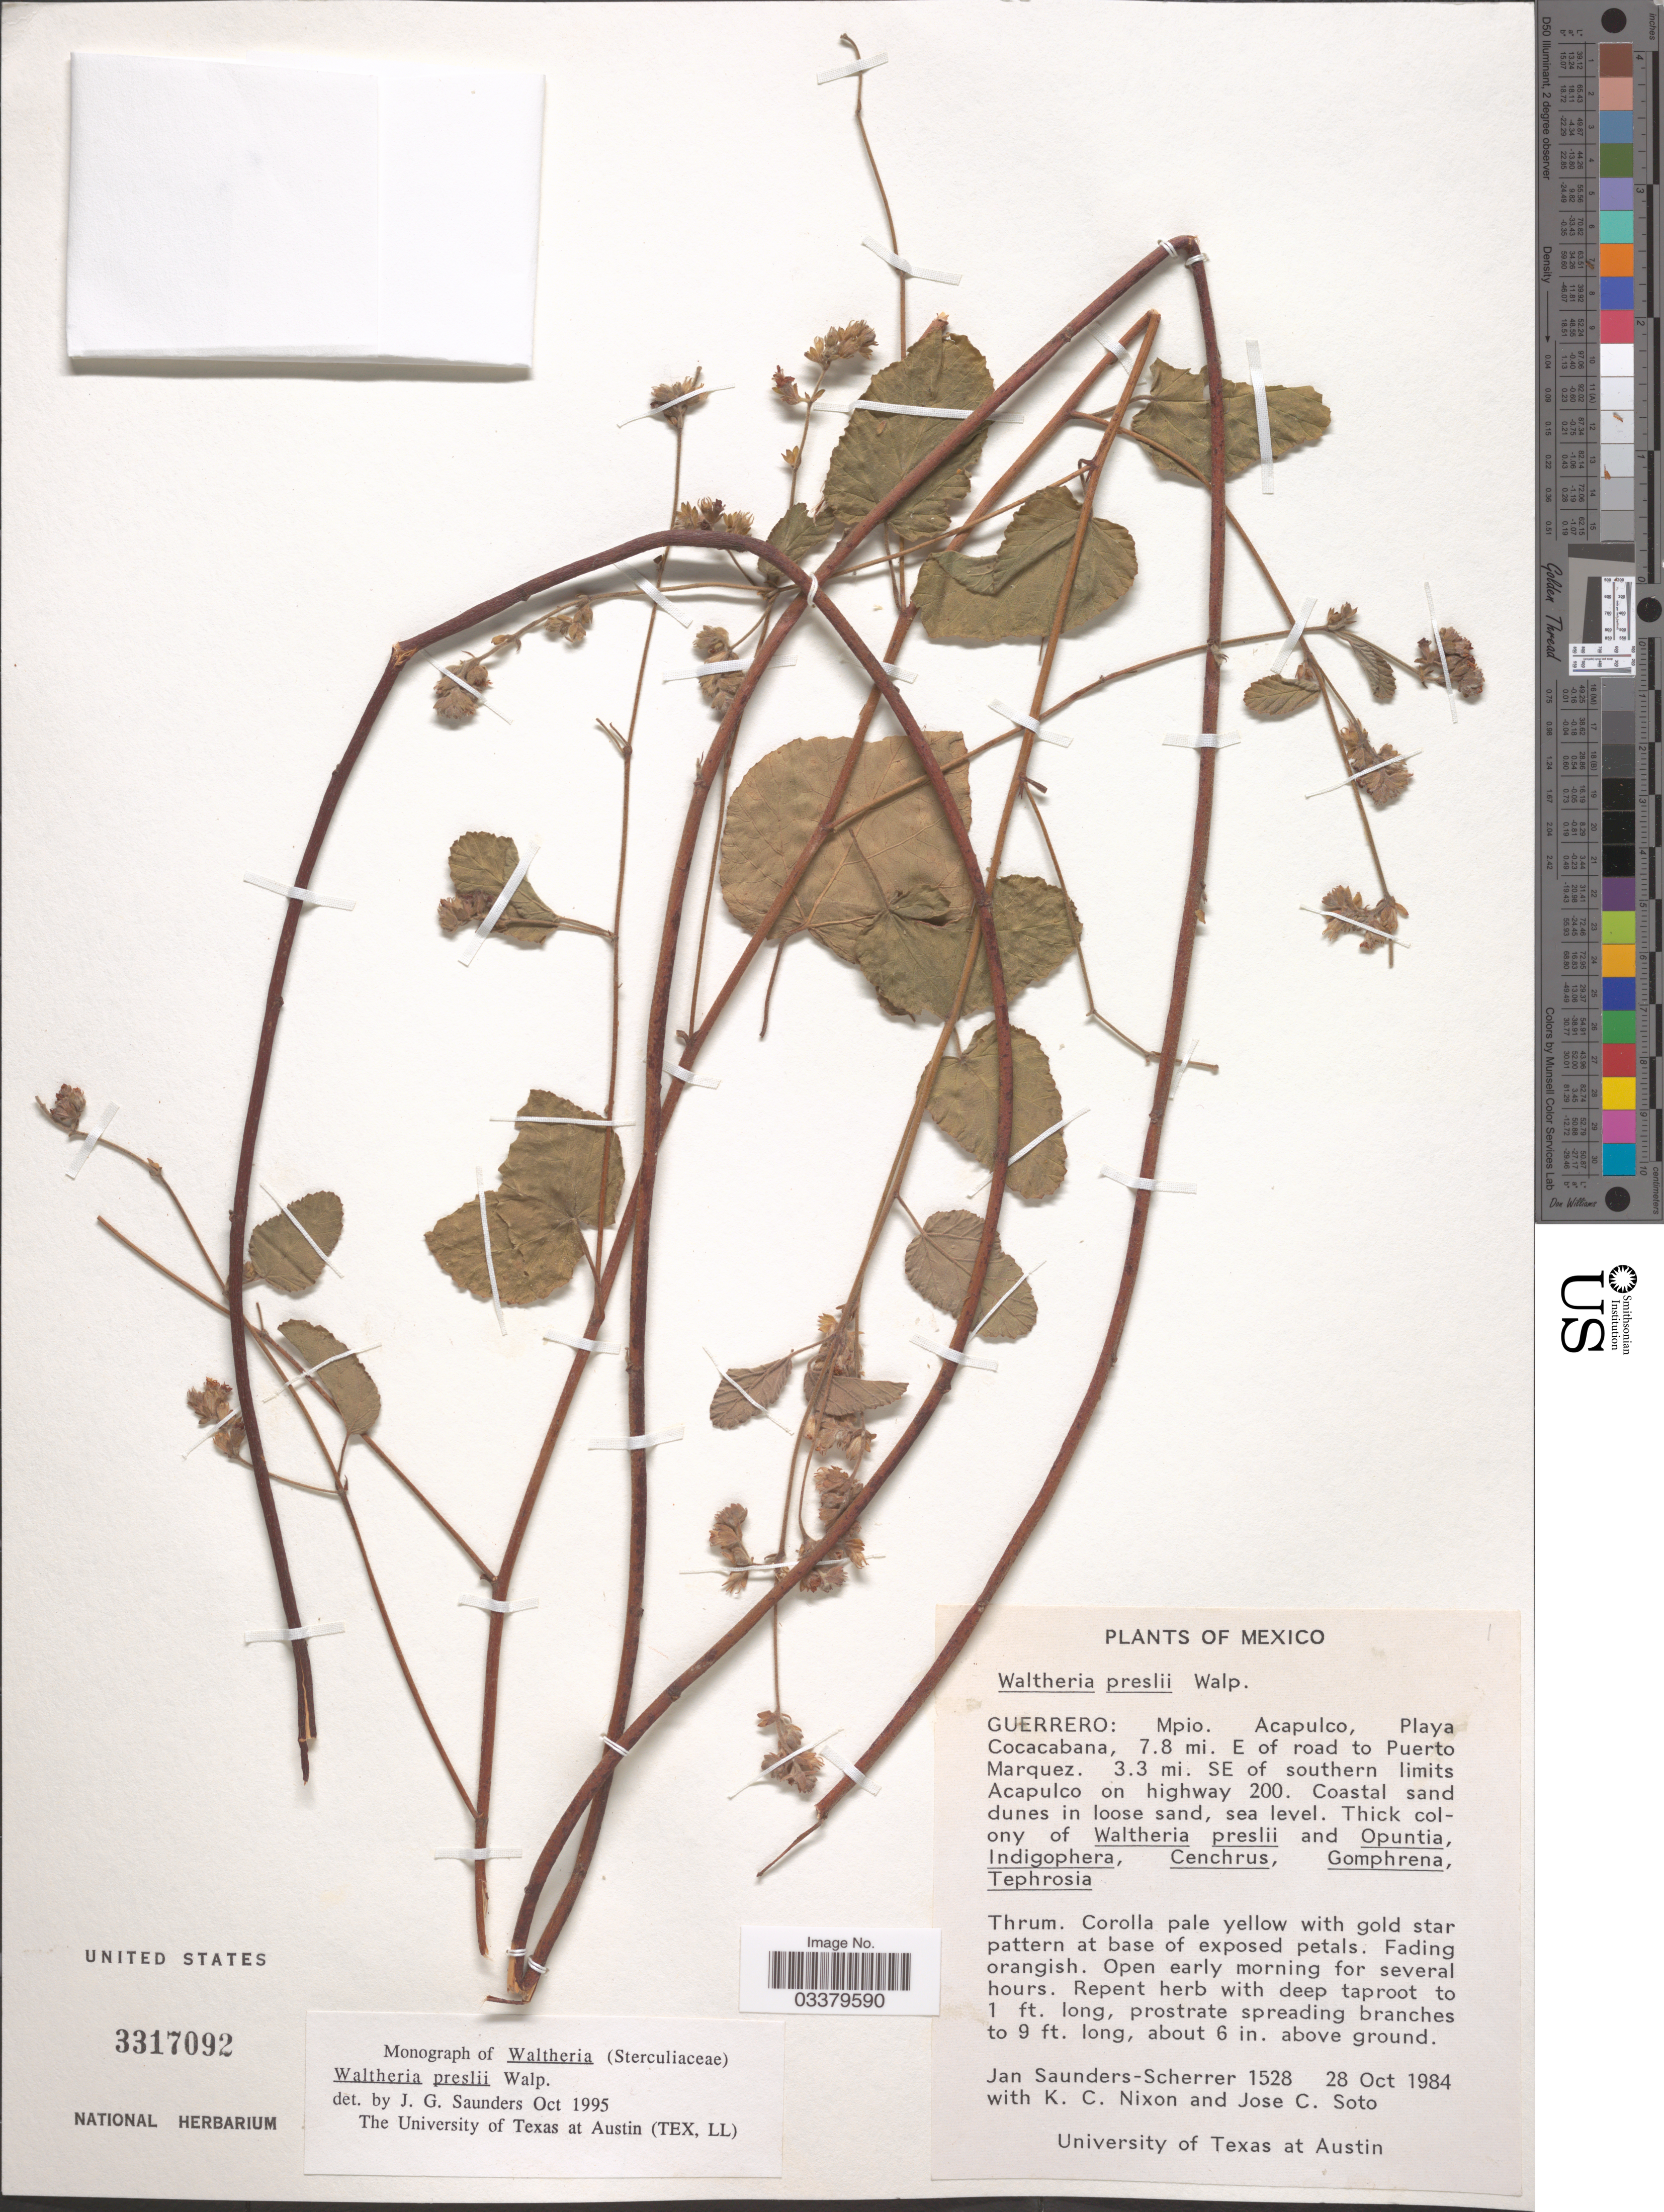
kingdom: Plantae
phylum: Tracheophyta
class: Magnoliopsida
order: Malvales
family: Malvaceae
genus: Waltheria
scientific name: Waltheria preslii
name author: Walp.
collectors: J. Saunders-Scherrer, K. Nixon & J. Soto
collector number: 1528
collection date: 1984-10-28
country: Mexico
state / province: Guerrero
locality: Mpio. Acapulco, Playa Cocacabana, 7.8 mi. E of road to Puerto Marquez. 3.3 mi. SE of southern limits Acapulco on highway 200.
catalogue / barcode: US 3317092